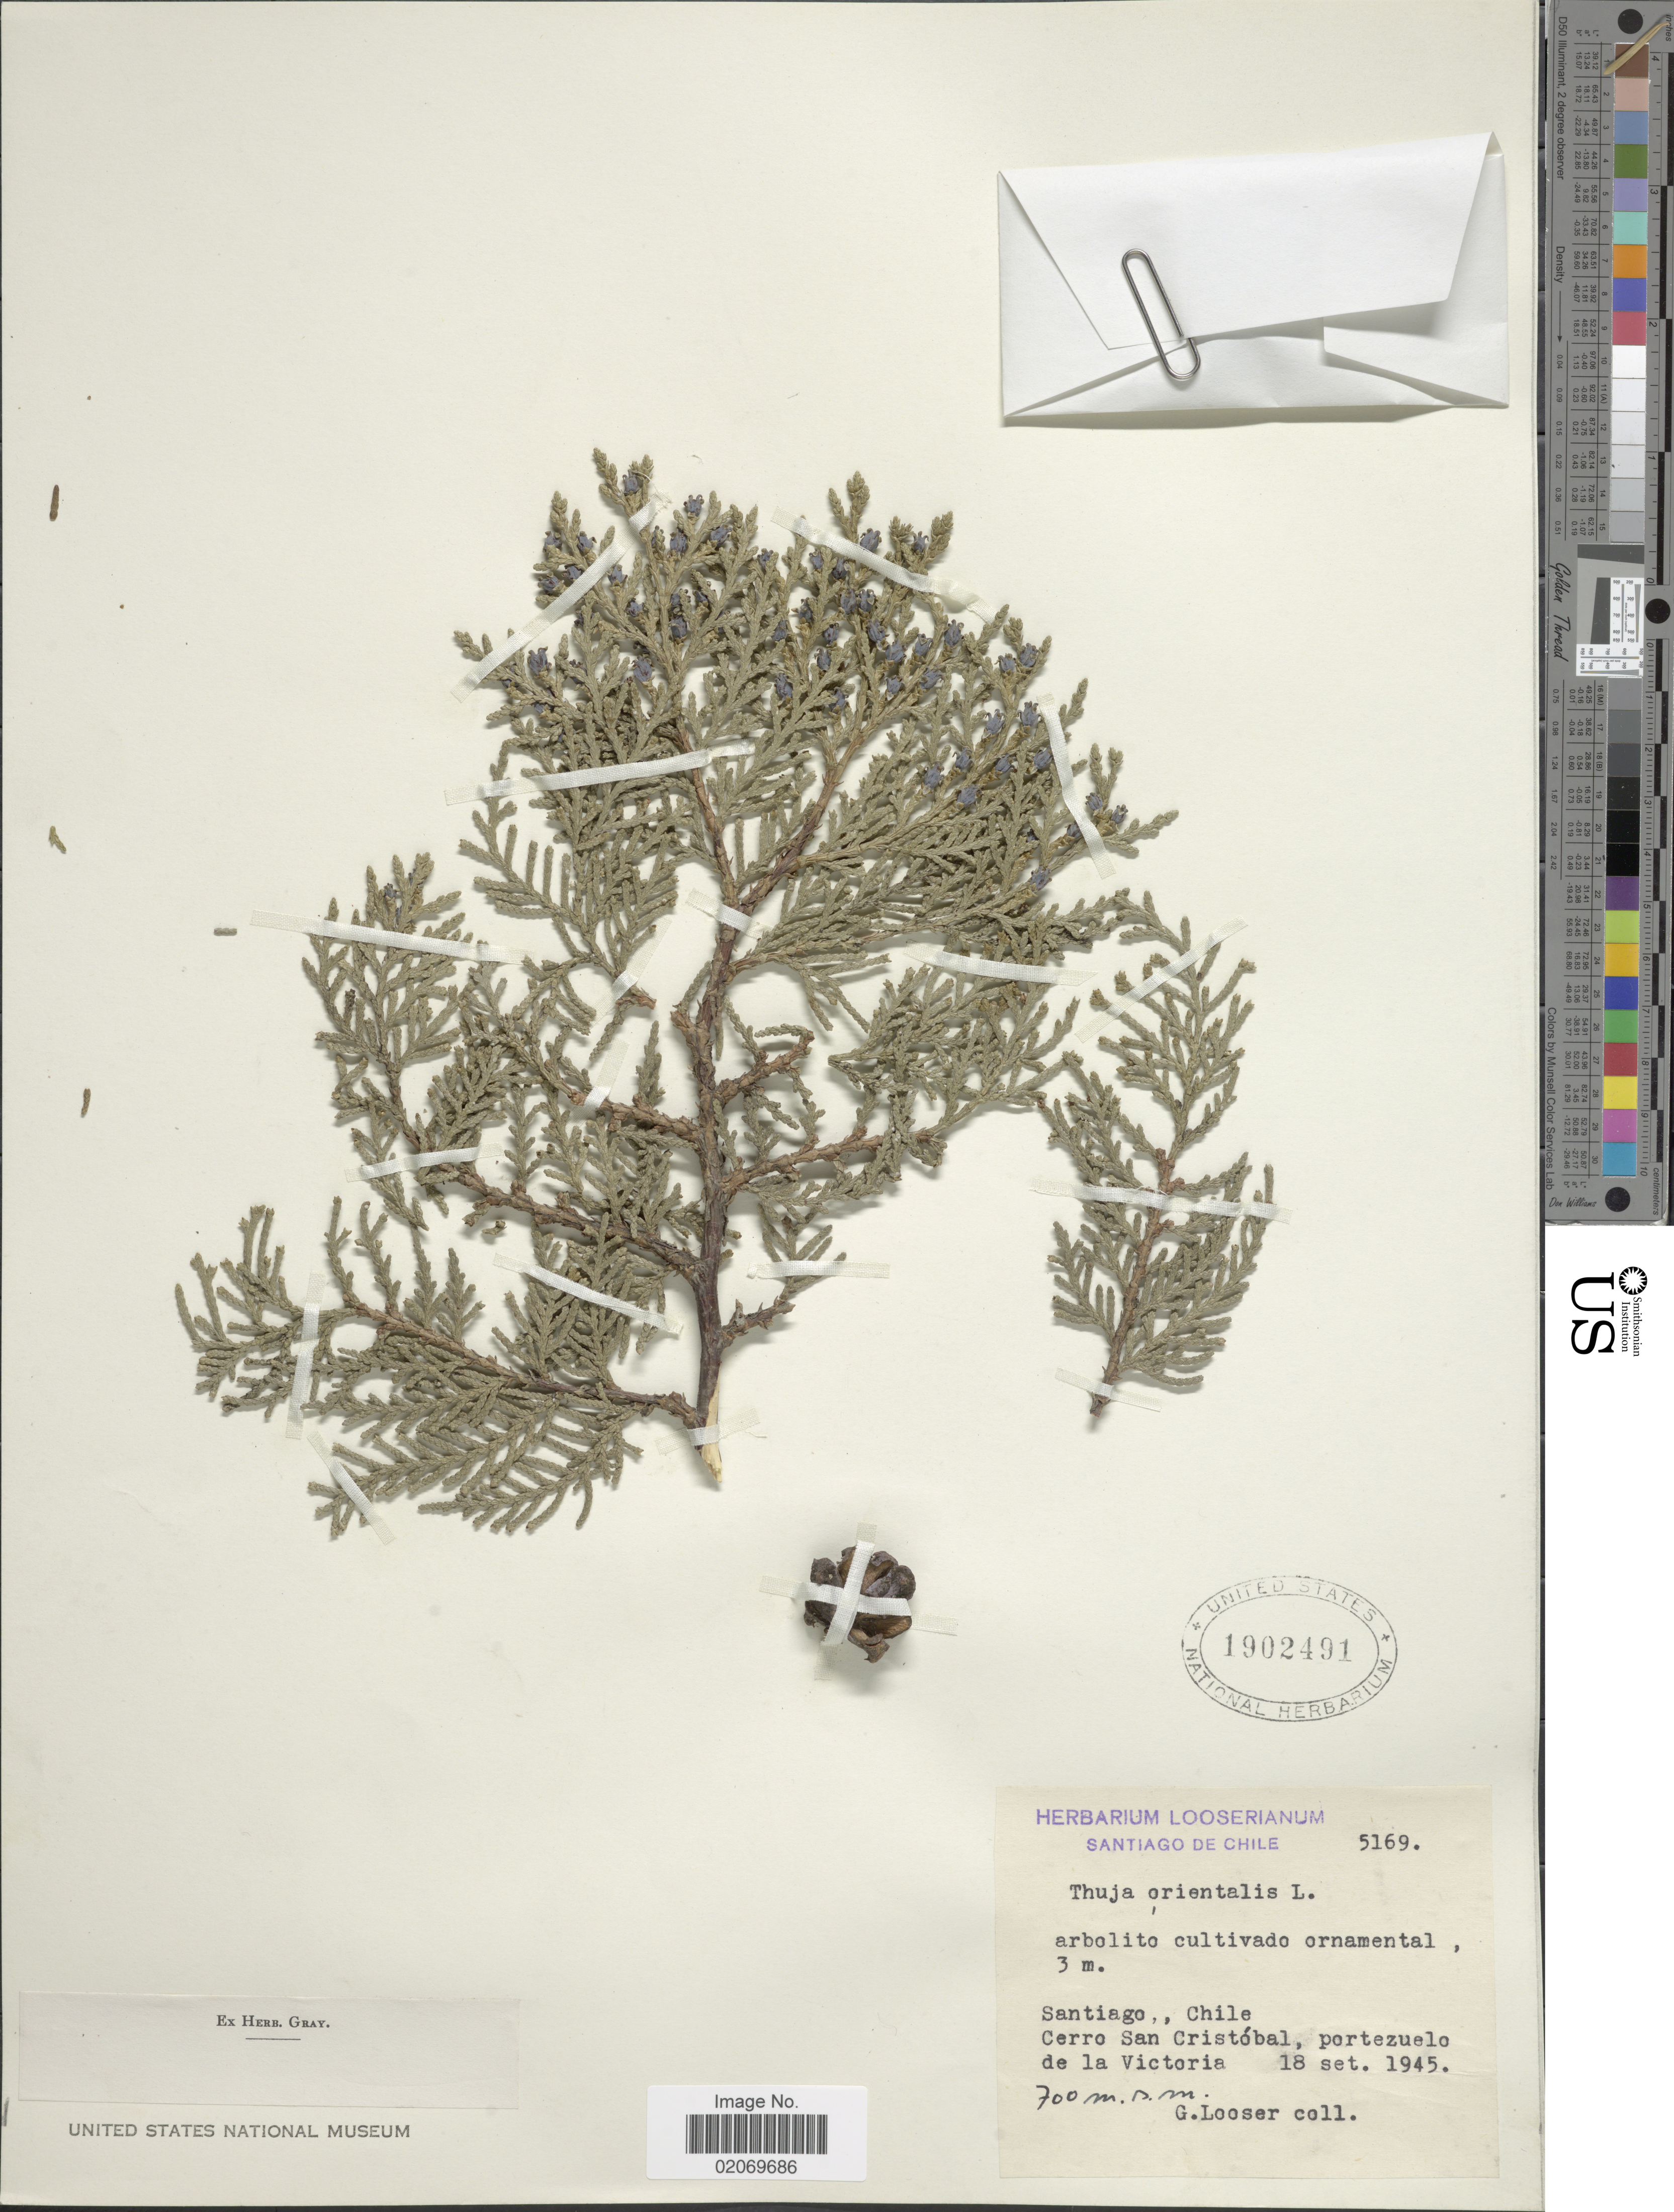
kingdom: Plantae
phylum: Tracheophyta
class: Pinopsida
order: Pinales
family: Cupressaceae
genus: Thuja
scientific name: Thuja orientalis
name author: L.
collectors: G. Looser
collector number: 5169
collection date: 1945-09-18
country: Chile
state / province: Región Metropolitana (RM)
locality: Santiago., Cerro San Cristóbal, portezuelo de la Victoria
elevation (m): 700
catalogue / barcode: US 1902491